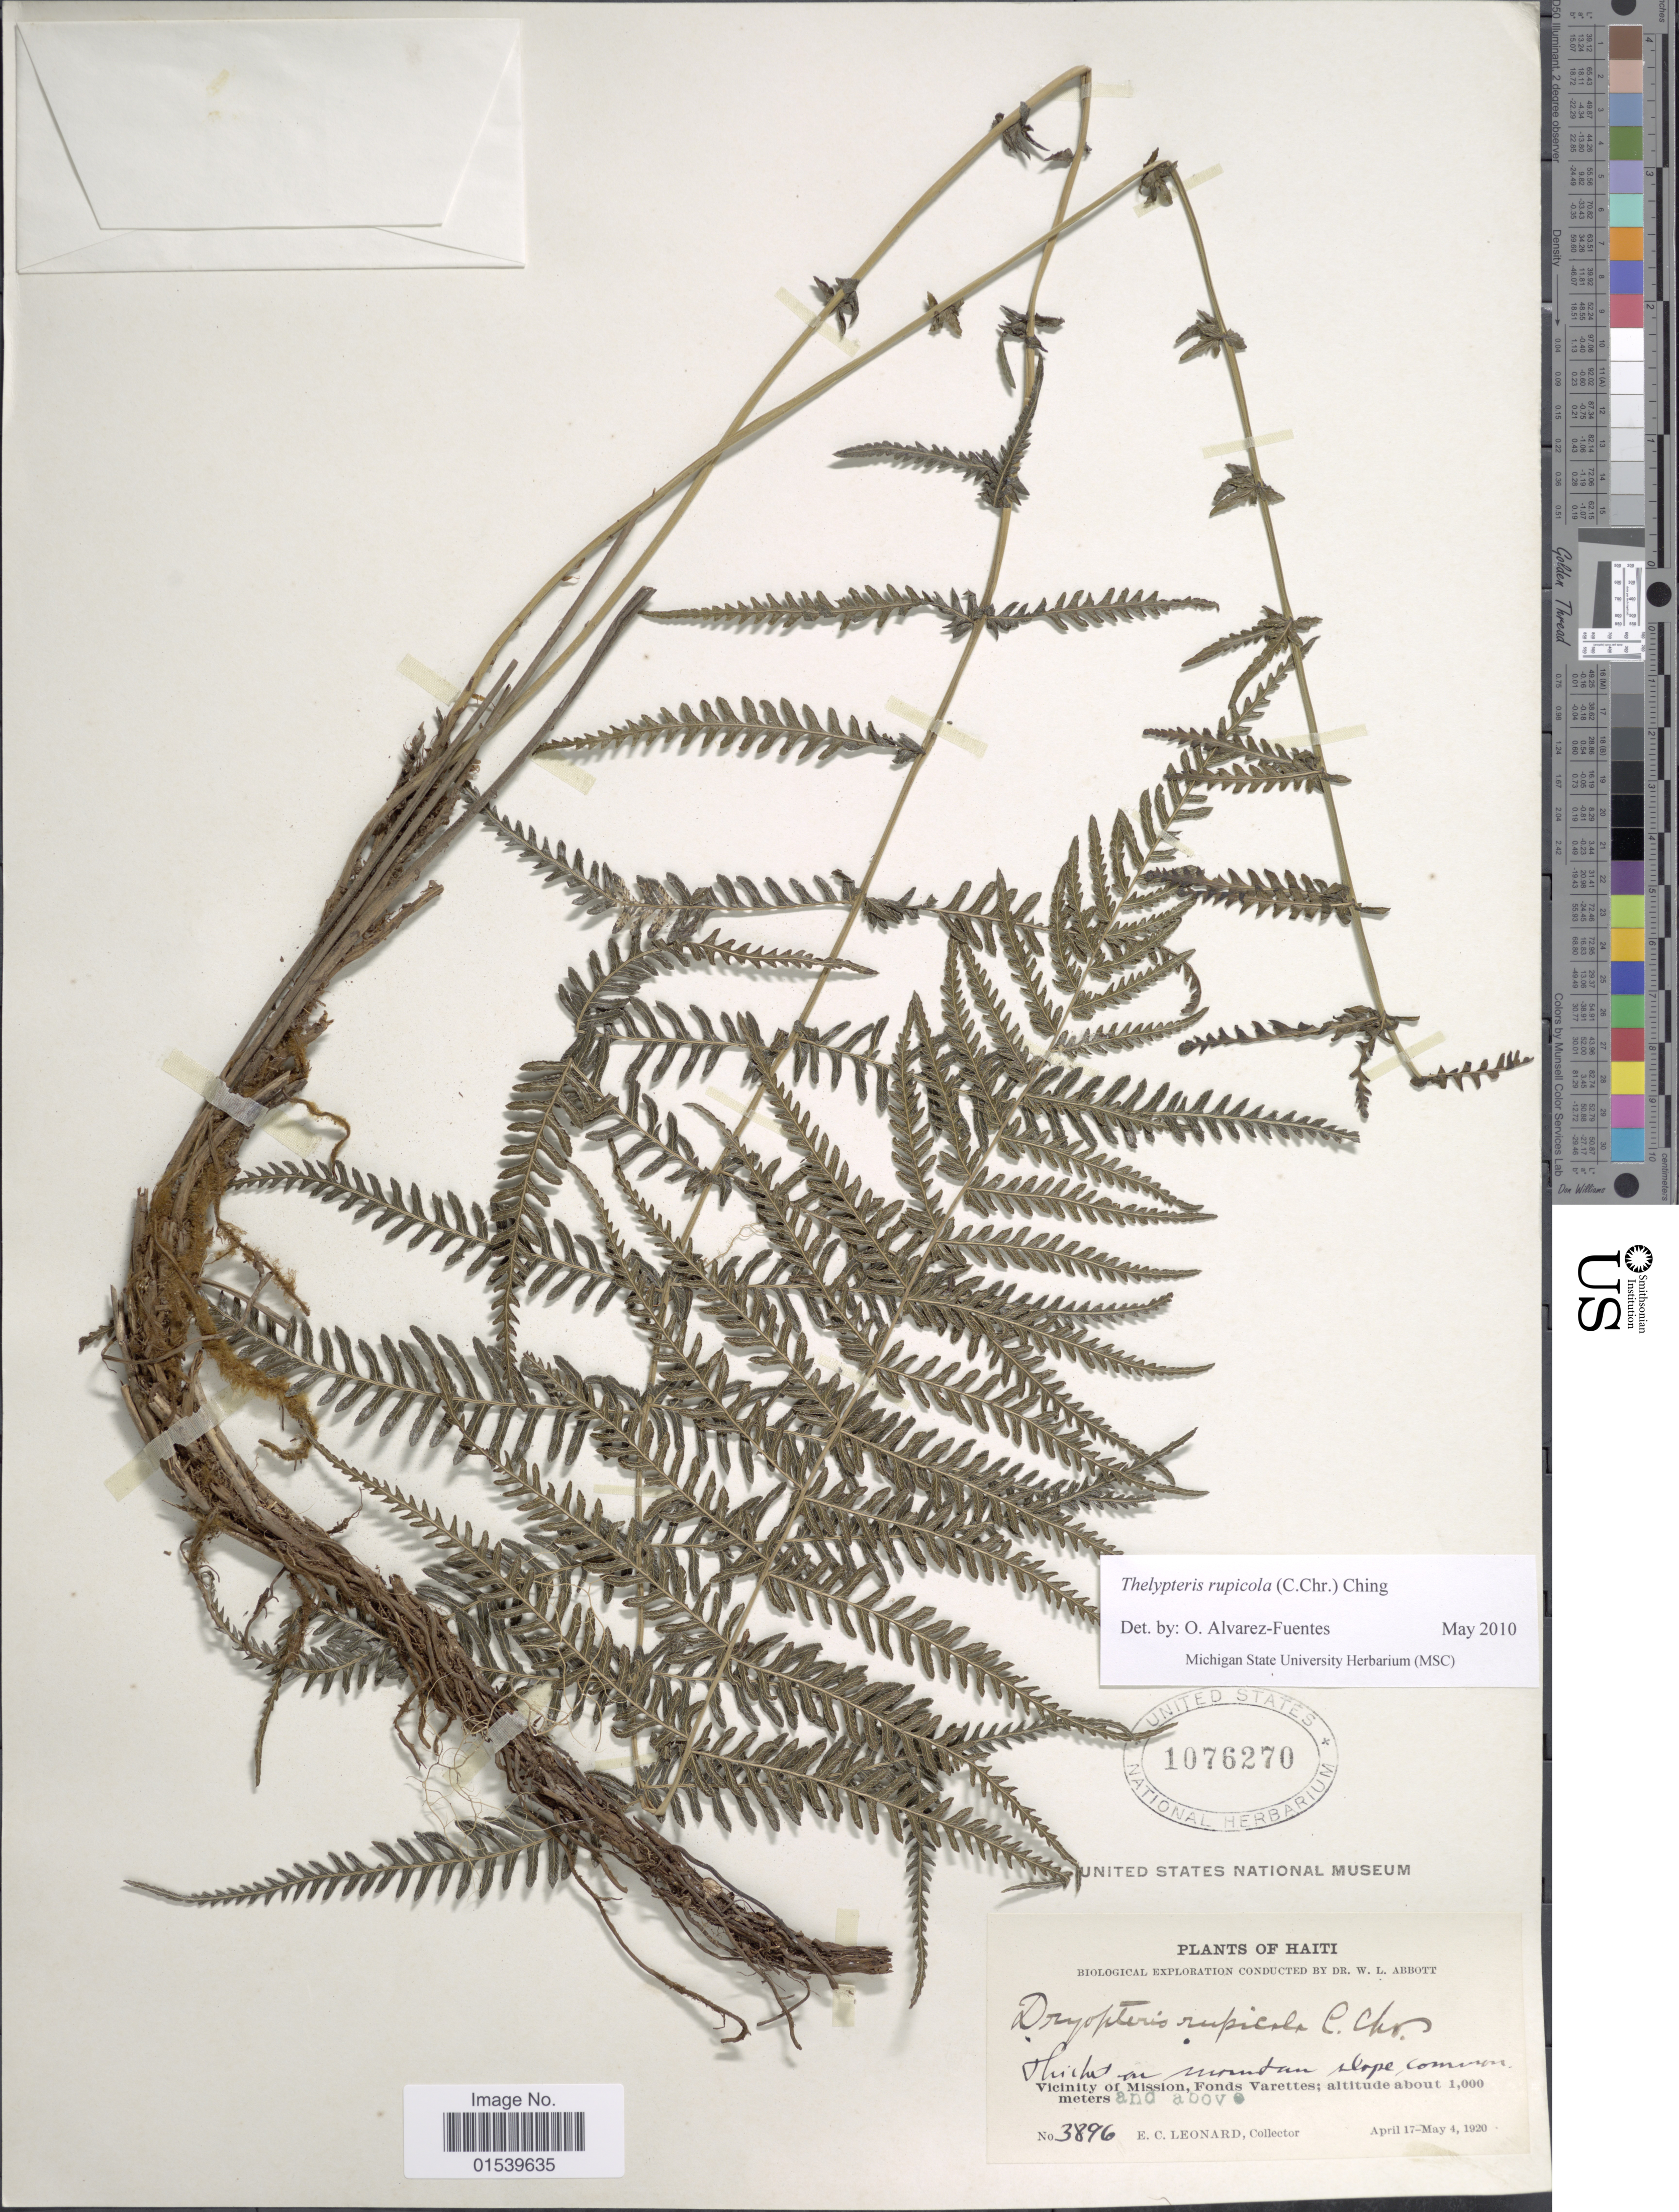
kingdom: Plantae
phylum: Tracheophyta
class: Polypodiopsida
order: Polypodiales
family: Thelypteridaceae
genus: Amauropelta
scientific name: Amauropelta rupicola (C. Chr.) comb. nov., ined 2015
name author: (C. Chr.)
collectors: E. C. Leonard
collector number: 3896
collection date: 1920-04-17/1920-05-04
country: Haiti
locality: Vicinity of Mission, Fonds Varettes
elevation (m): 1000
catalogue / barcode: US 1076270